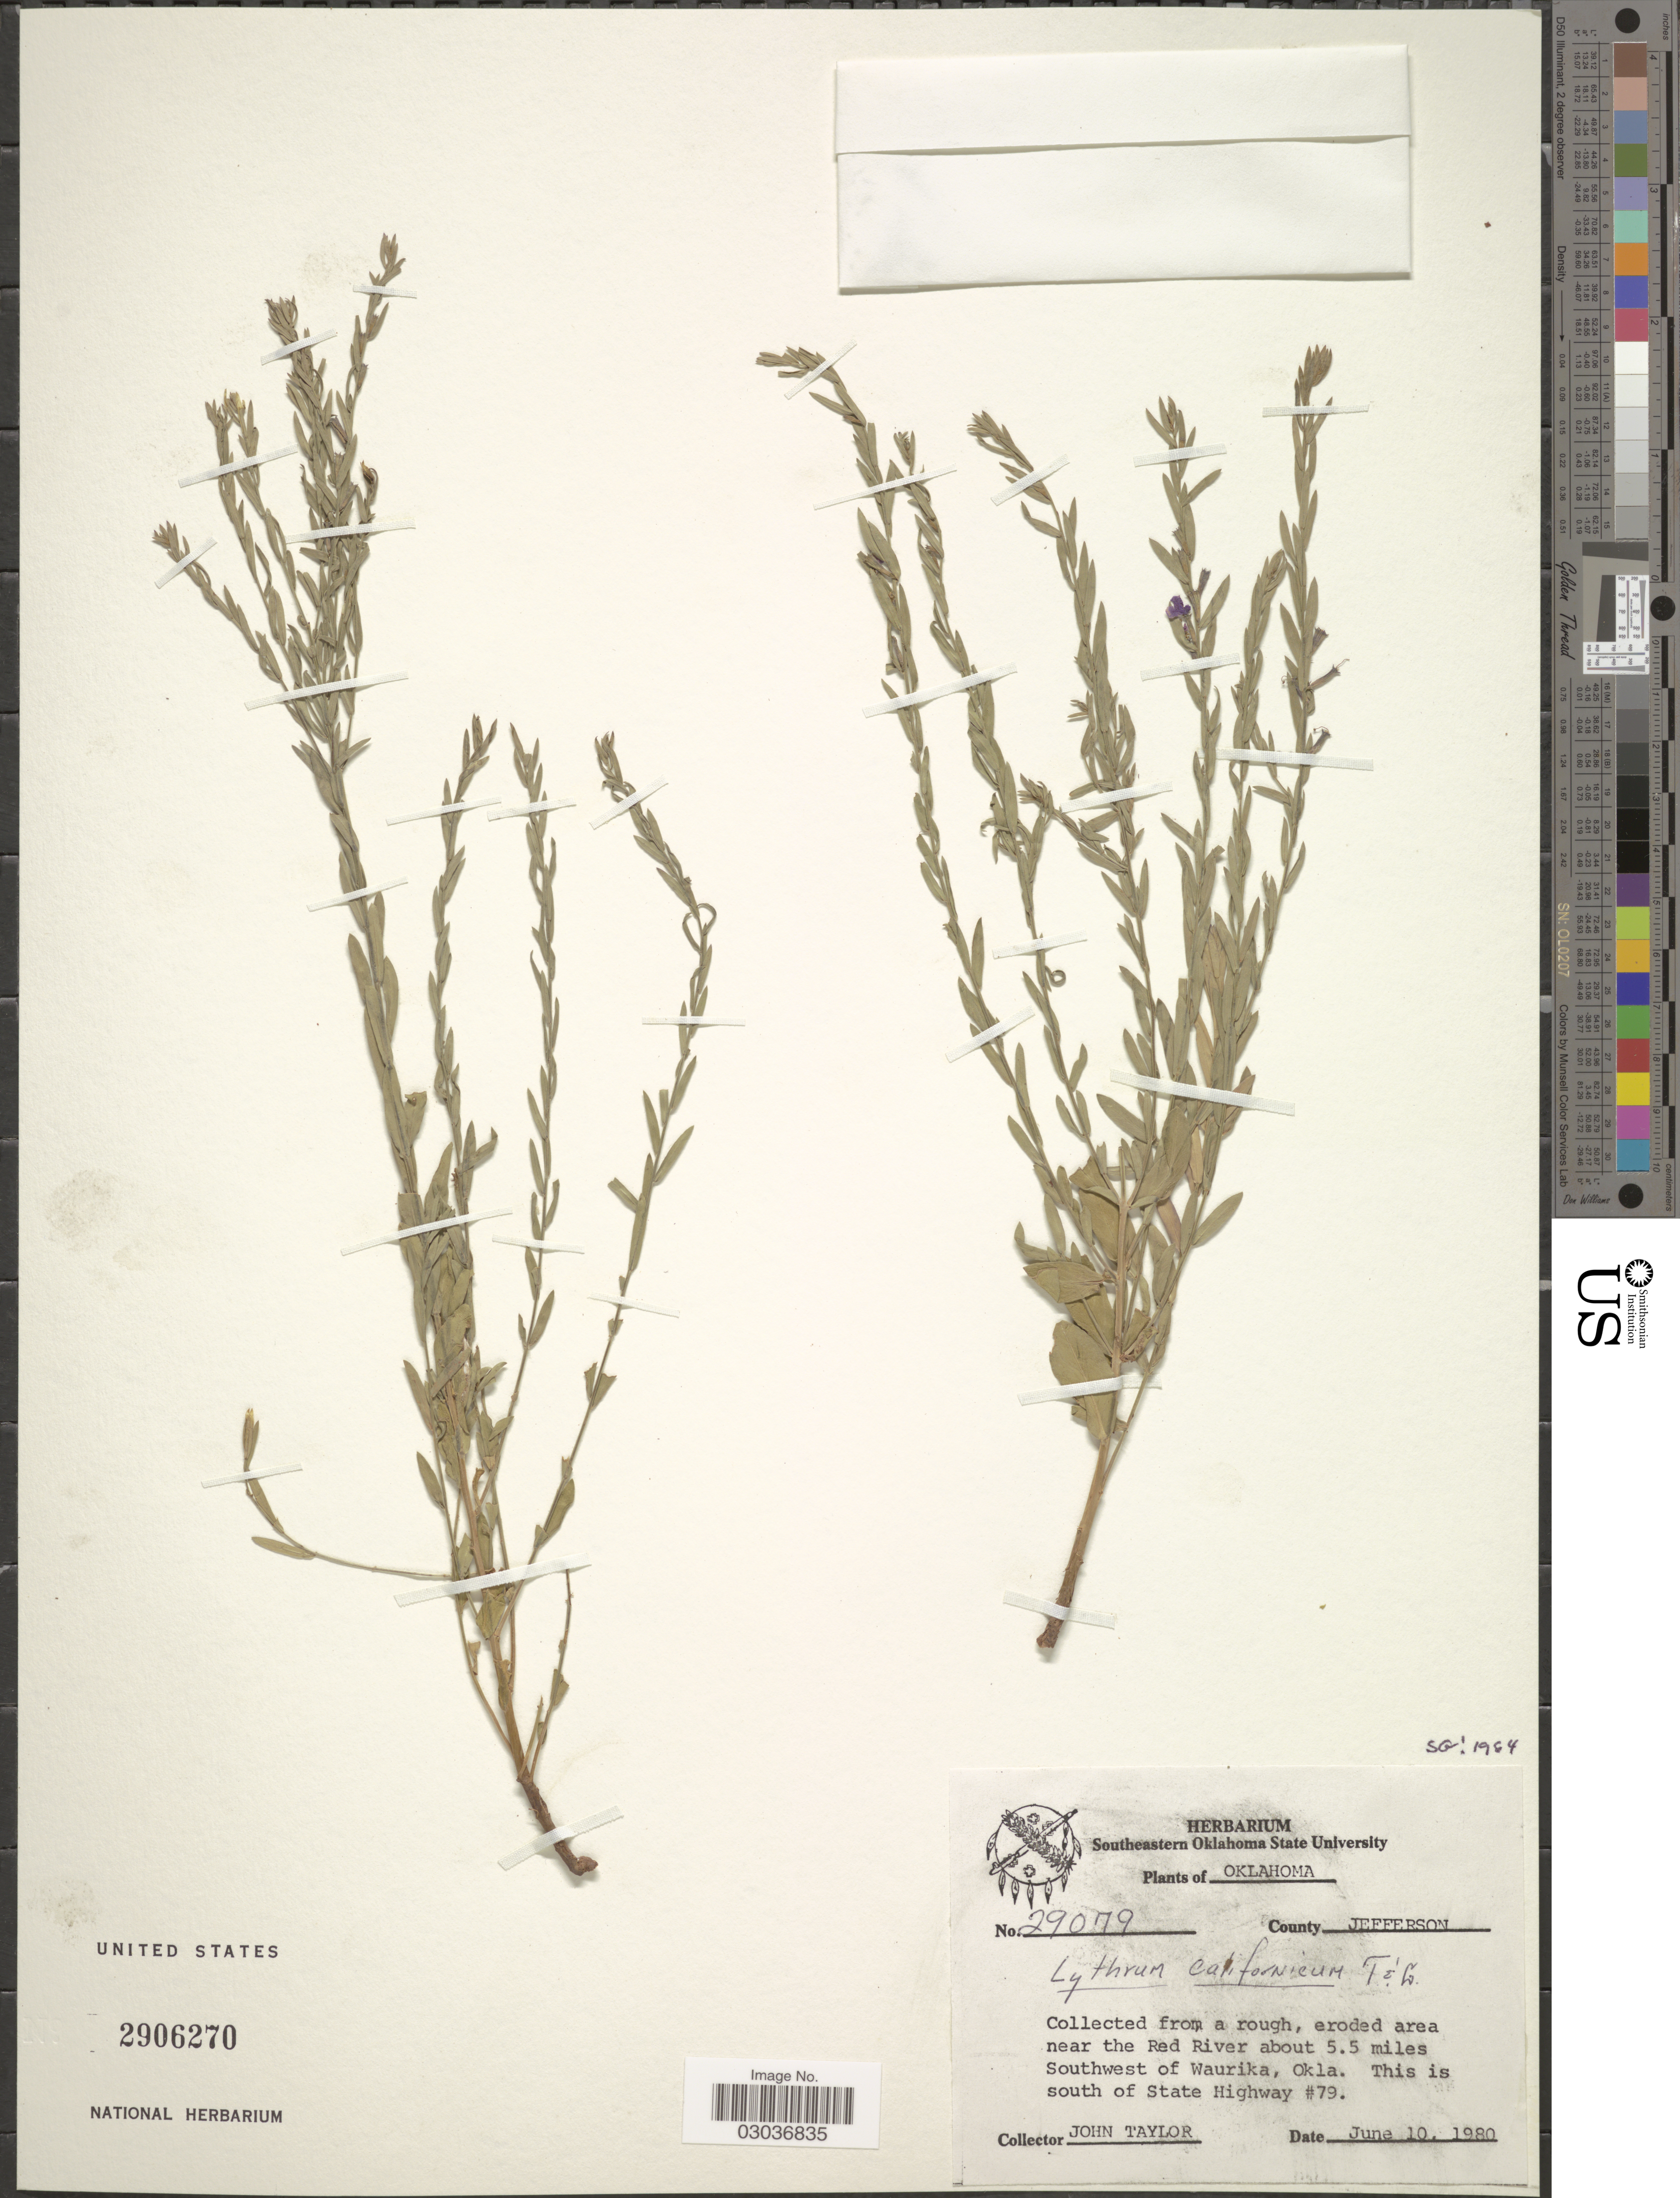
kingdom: Plantae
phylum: Tracheophyta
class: Magnoliopsida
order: Myrtales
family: Lythraceae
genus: Lythrum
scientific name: Lythrum californicum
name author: Torr. & A. Gray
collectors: J. Taylor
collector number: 29079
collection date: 1980-06-10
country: United States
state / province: Oklahoma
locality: County Jefferson. Collected from a rough, eroded area near the Red River about 5.5 miles Southwest of Waurika, Okla. This is south of State Highway #79.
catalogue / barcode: US 2906270